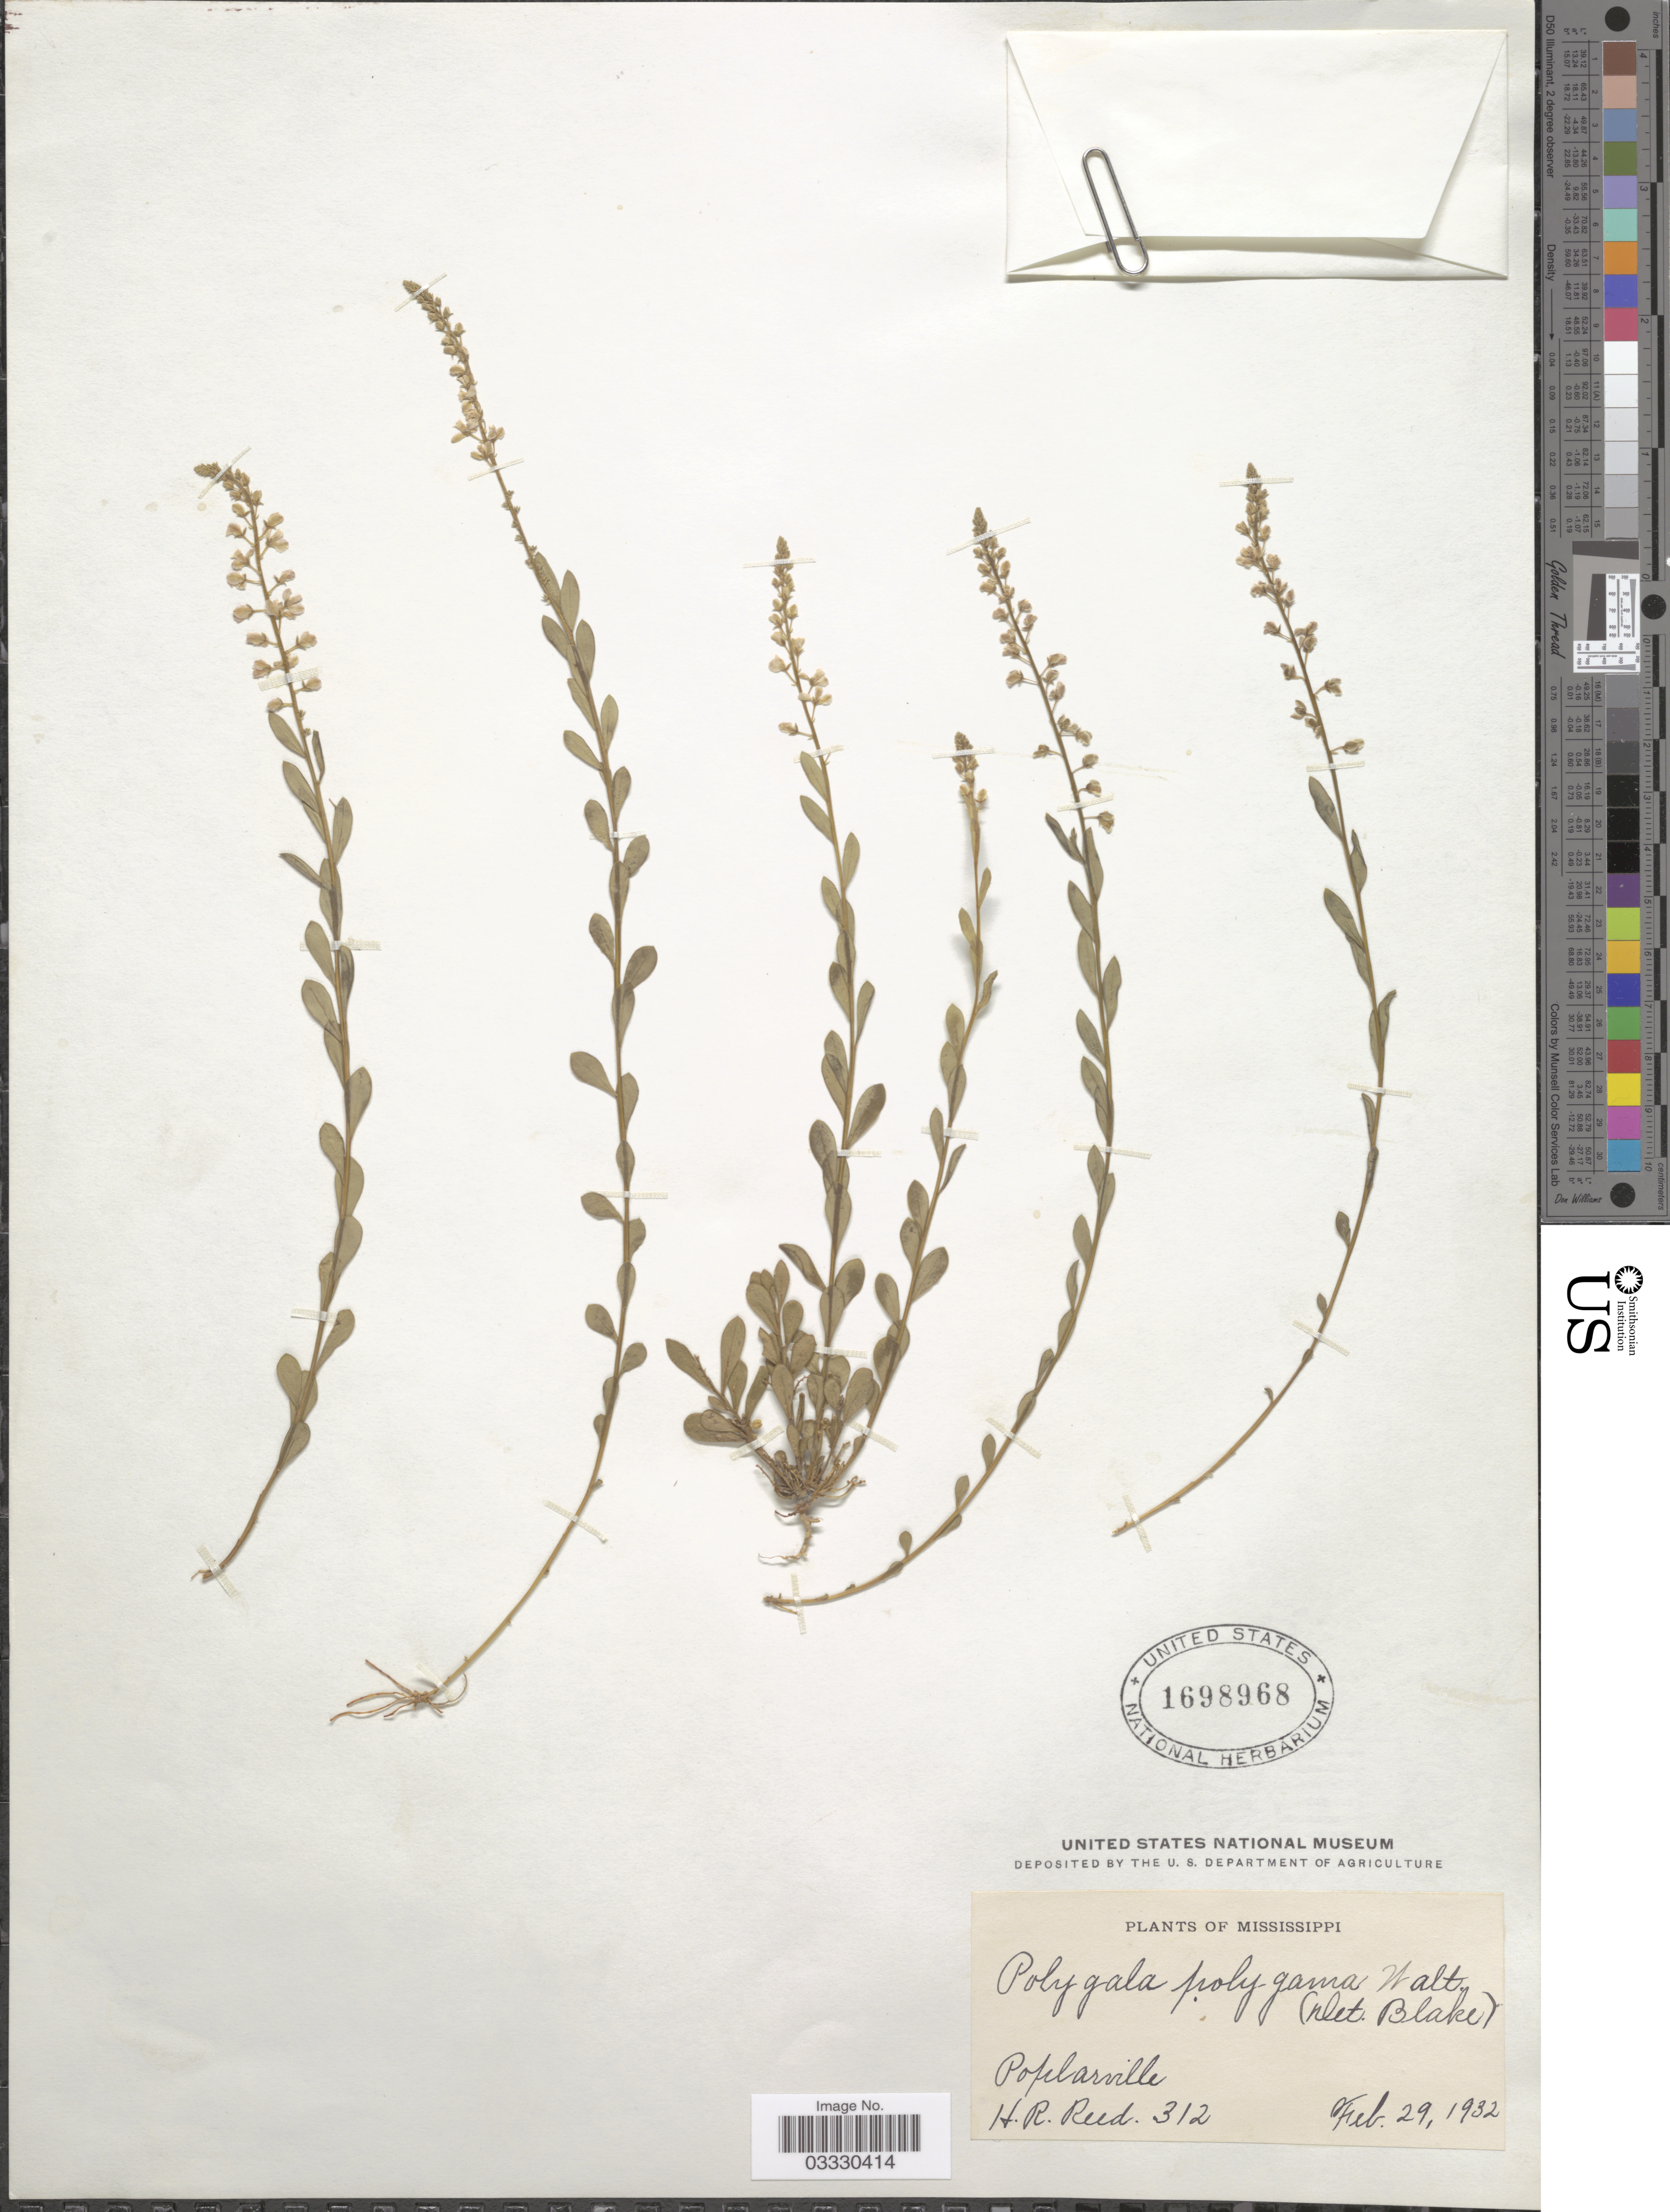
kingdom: Plantae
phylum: Tracheophyta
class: Magnoliopsida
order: Fabales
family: Polygalaceae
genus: Polygala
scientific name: Polygala crenata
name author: C.W. James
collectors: H. Reed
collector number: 312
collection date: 1932-02-29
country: United States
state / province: Mississippi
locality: Poplarville.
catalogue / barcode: US 1698968